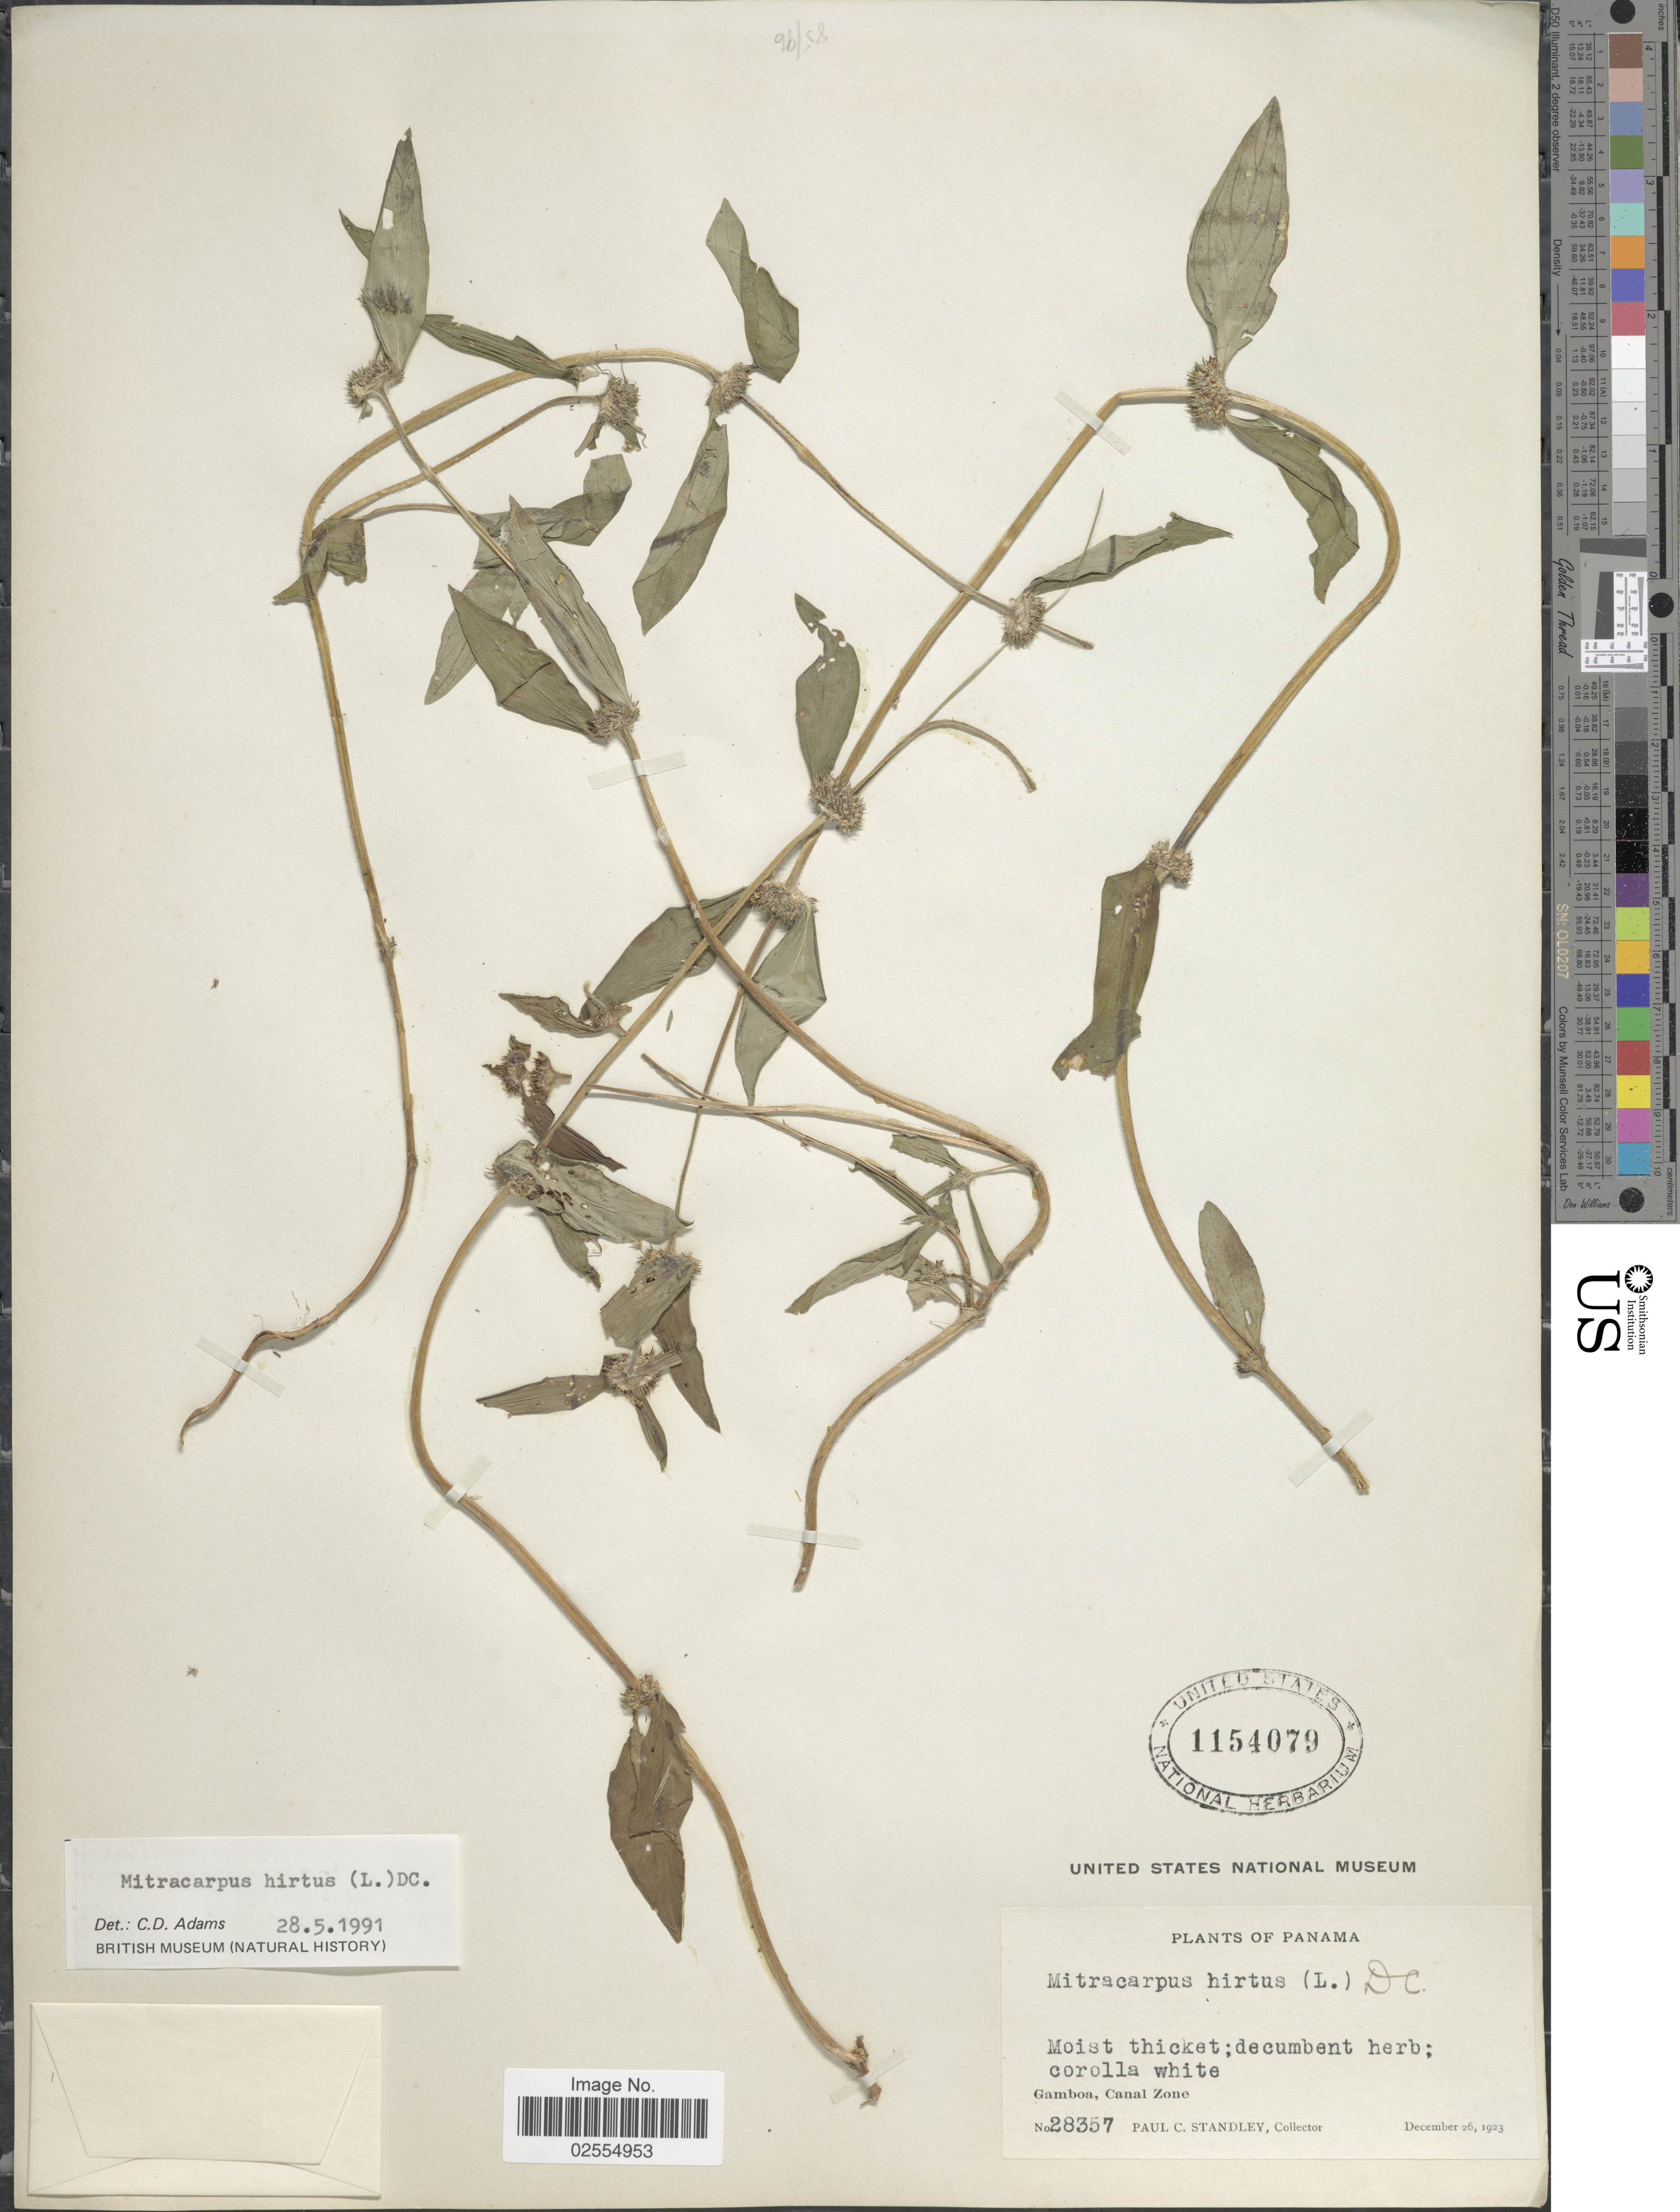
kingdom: Plantae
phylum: Tracheophyta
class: Magnoliopsida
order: Gentianales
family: Rubiaceae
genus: Mitracarpus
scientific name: Mitracarpus hirtus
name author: (L.) DC.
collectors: P. C. Standley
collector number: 28357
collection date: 1923-12-26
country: Panama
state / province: Colón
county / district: Canal Zone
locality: Gamboa, Canal Zone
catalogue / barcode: US 1154079